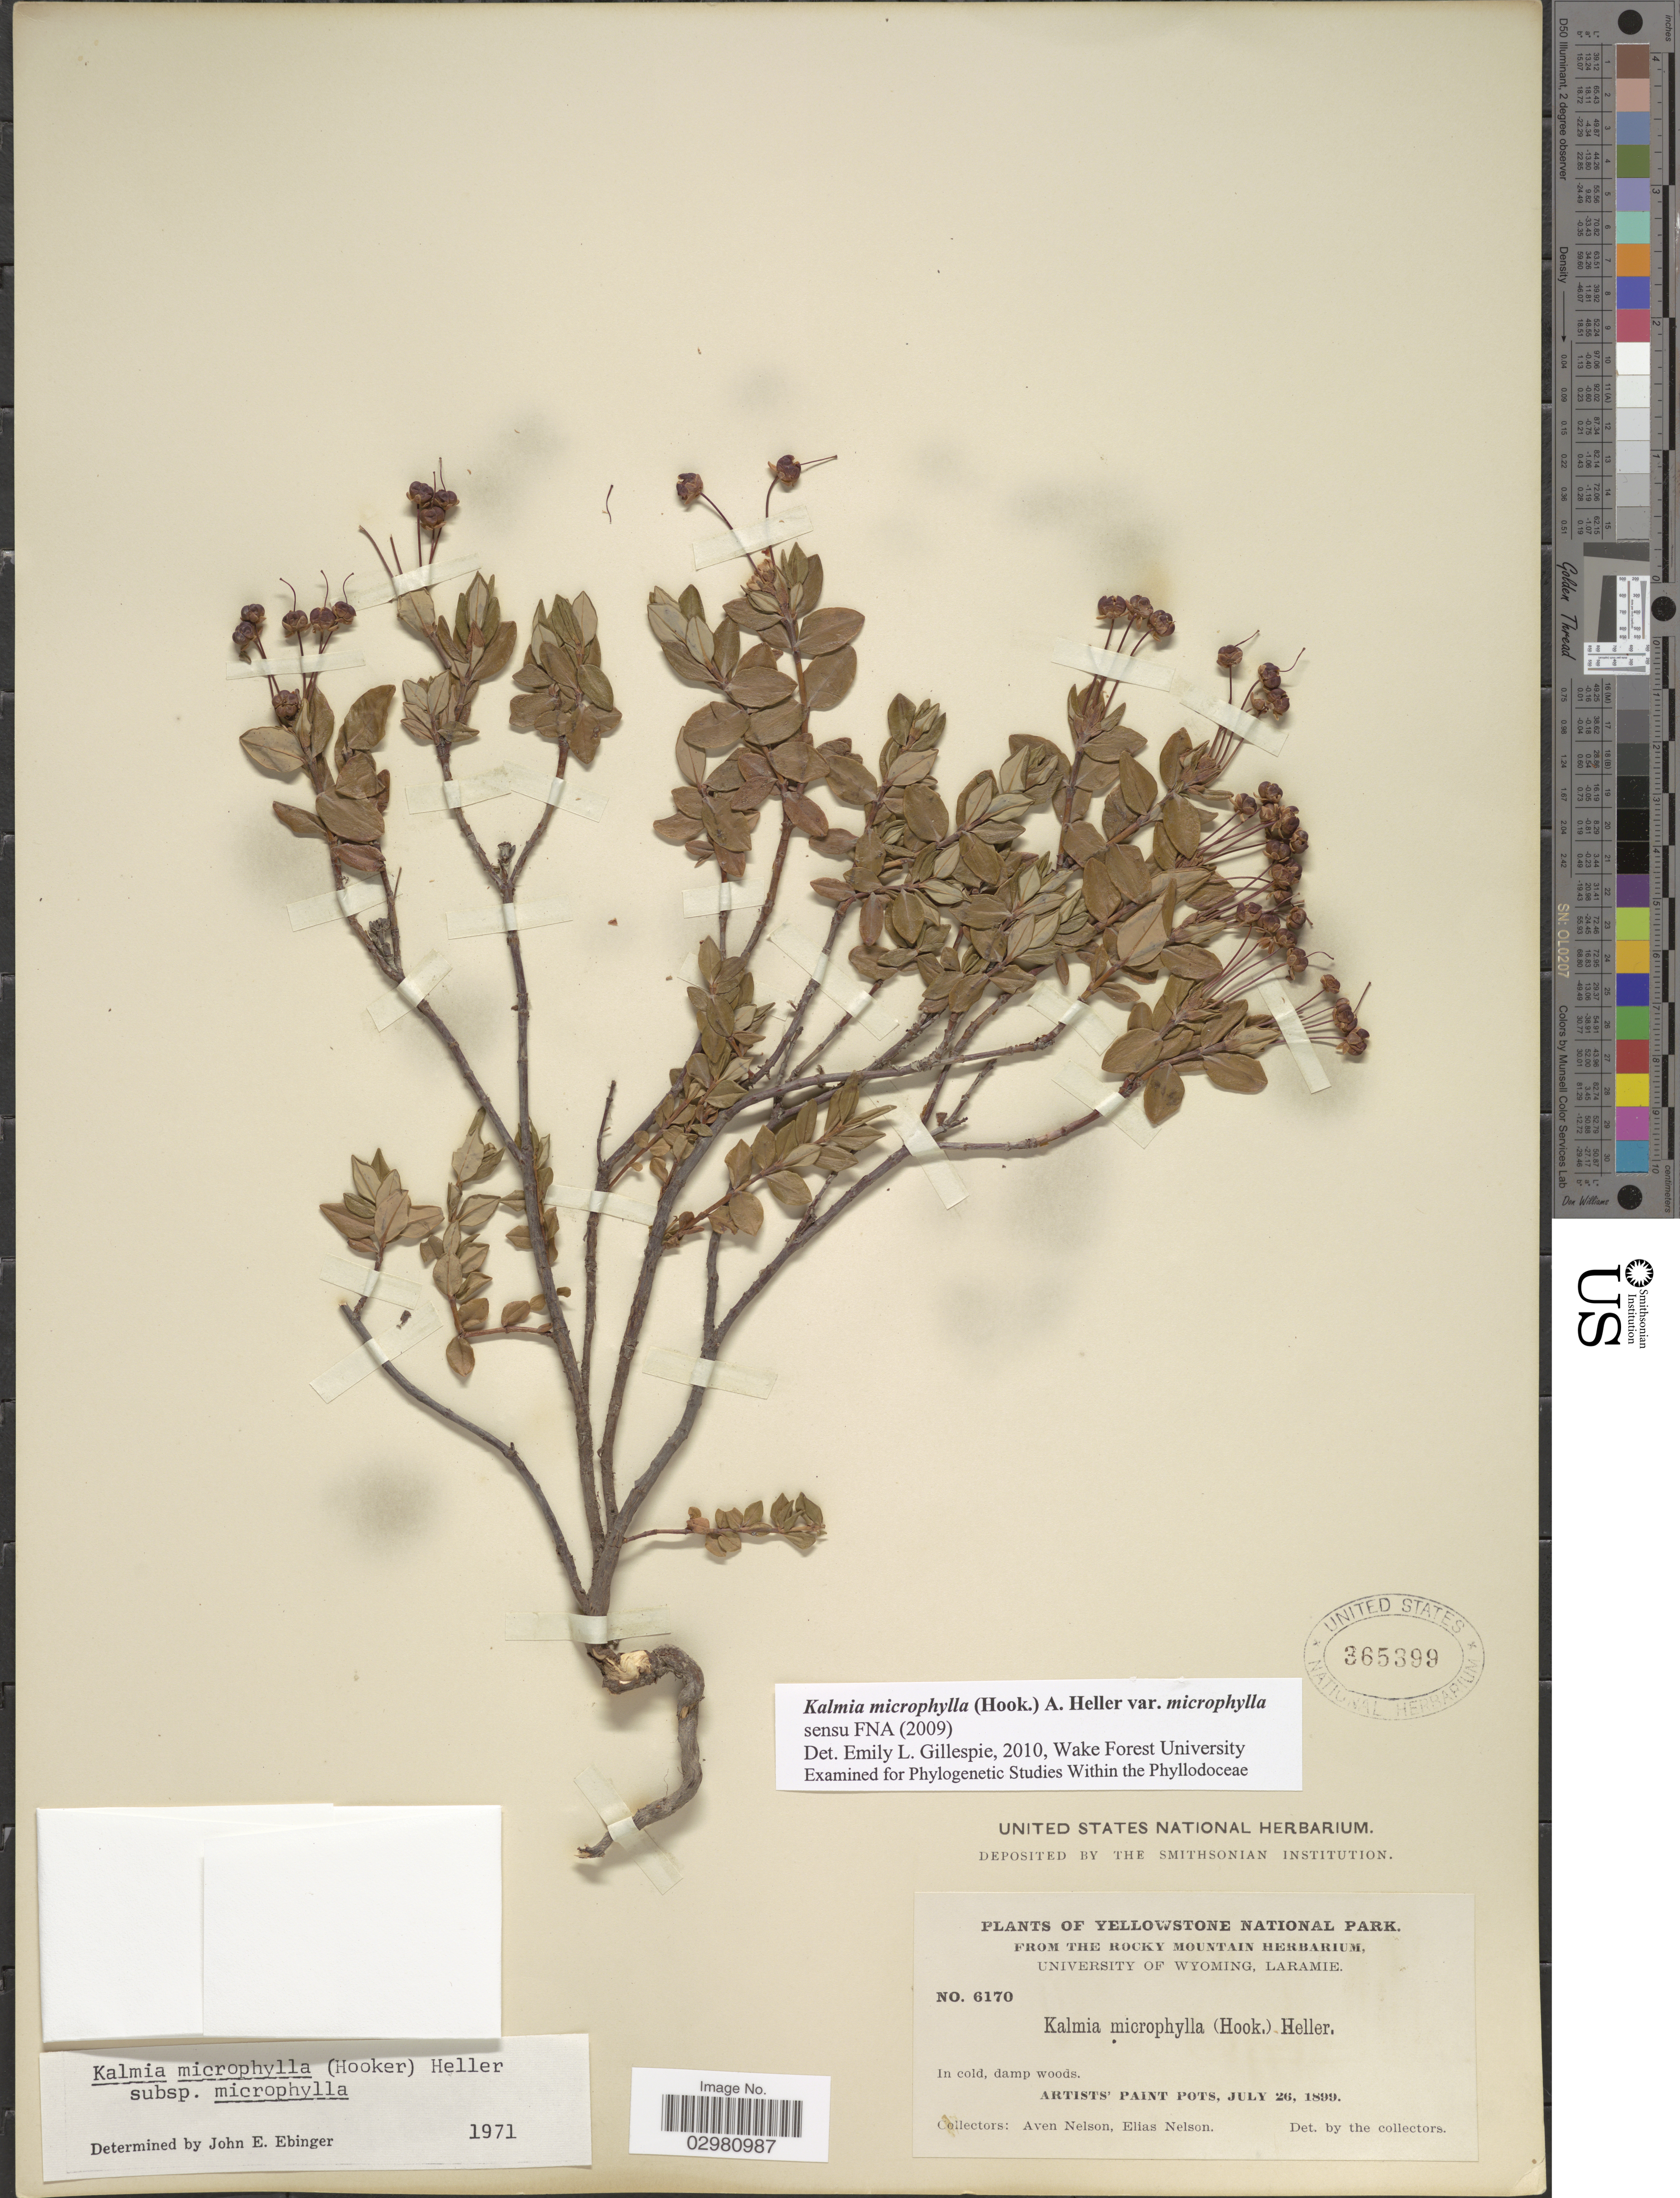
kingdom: Plantae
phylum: Tracheophyta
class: Magnoliopsida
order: Ericales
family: Ericaceae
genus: Kalmia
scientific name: Kalmia microphylla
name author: (Hook.) A. Heller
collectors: A. Nelson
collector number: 6170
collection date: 1899-07-26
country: United States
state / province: Wyoming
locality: Yellowstone National Park. Artists' Paint Pots.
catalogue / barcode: US 365399